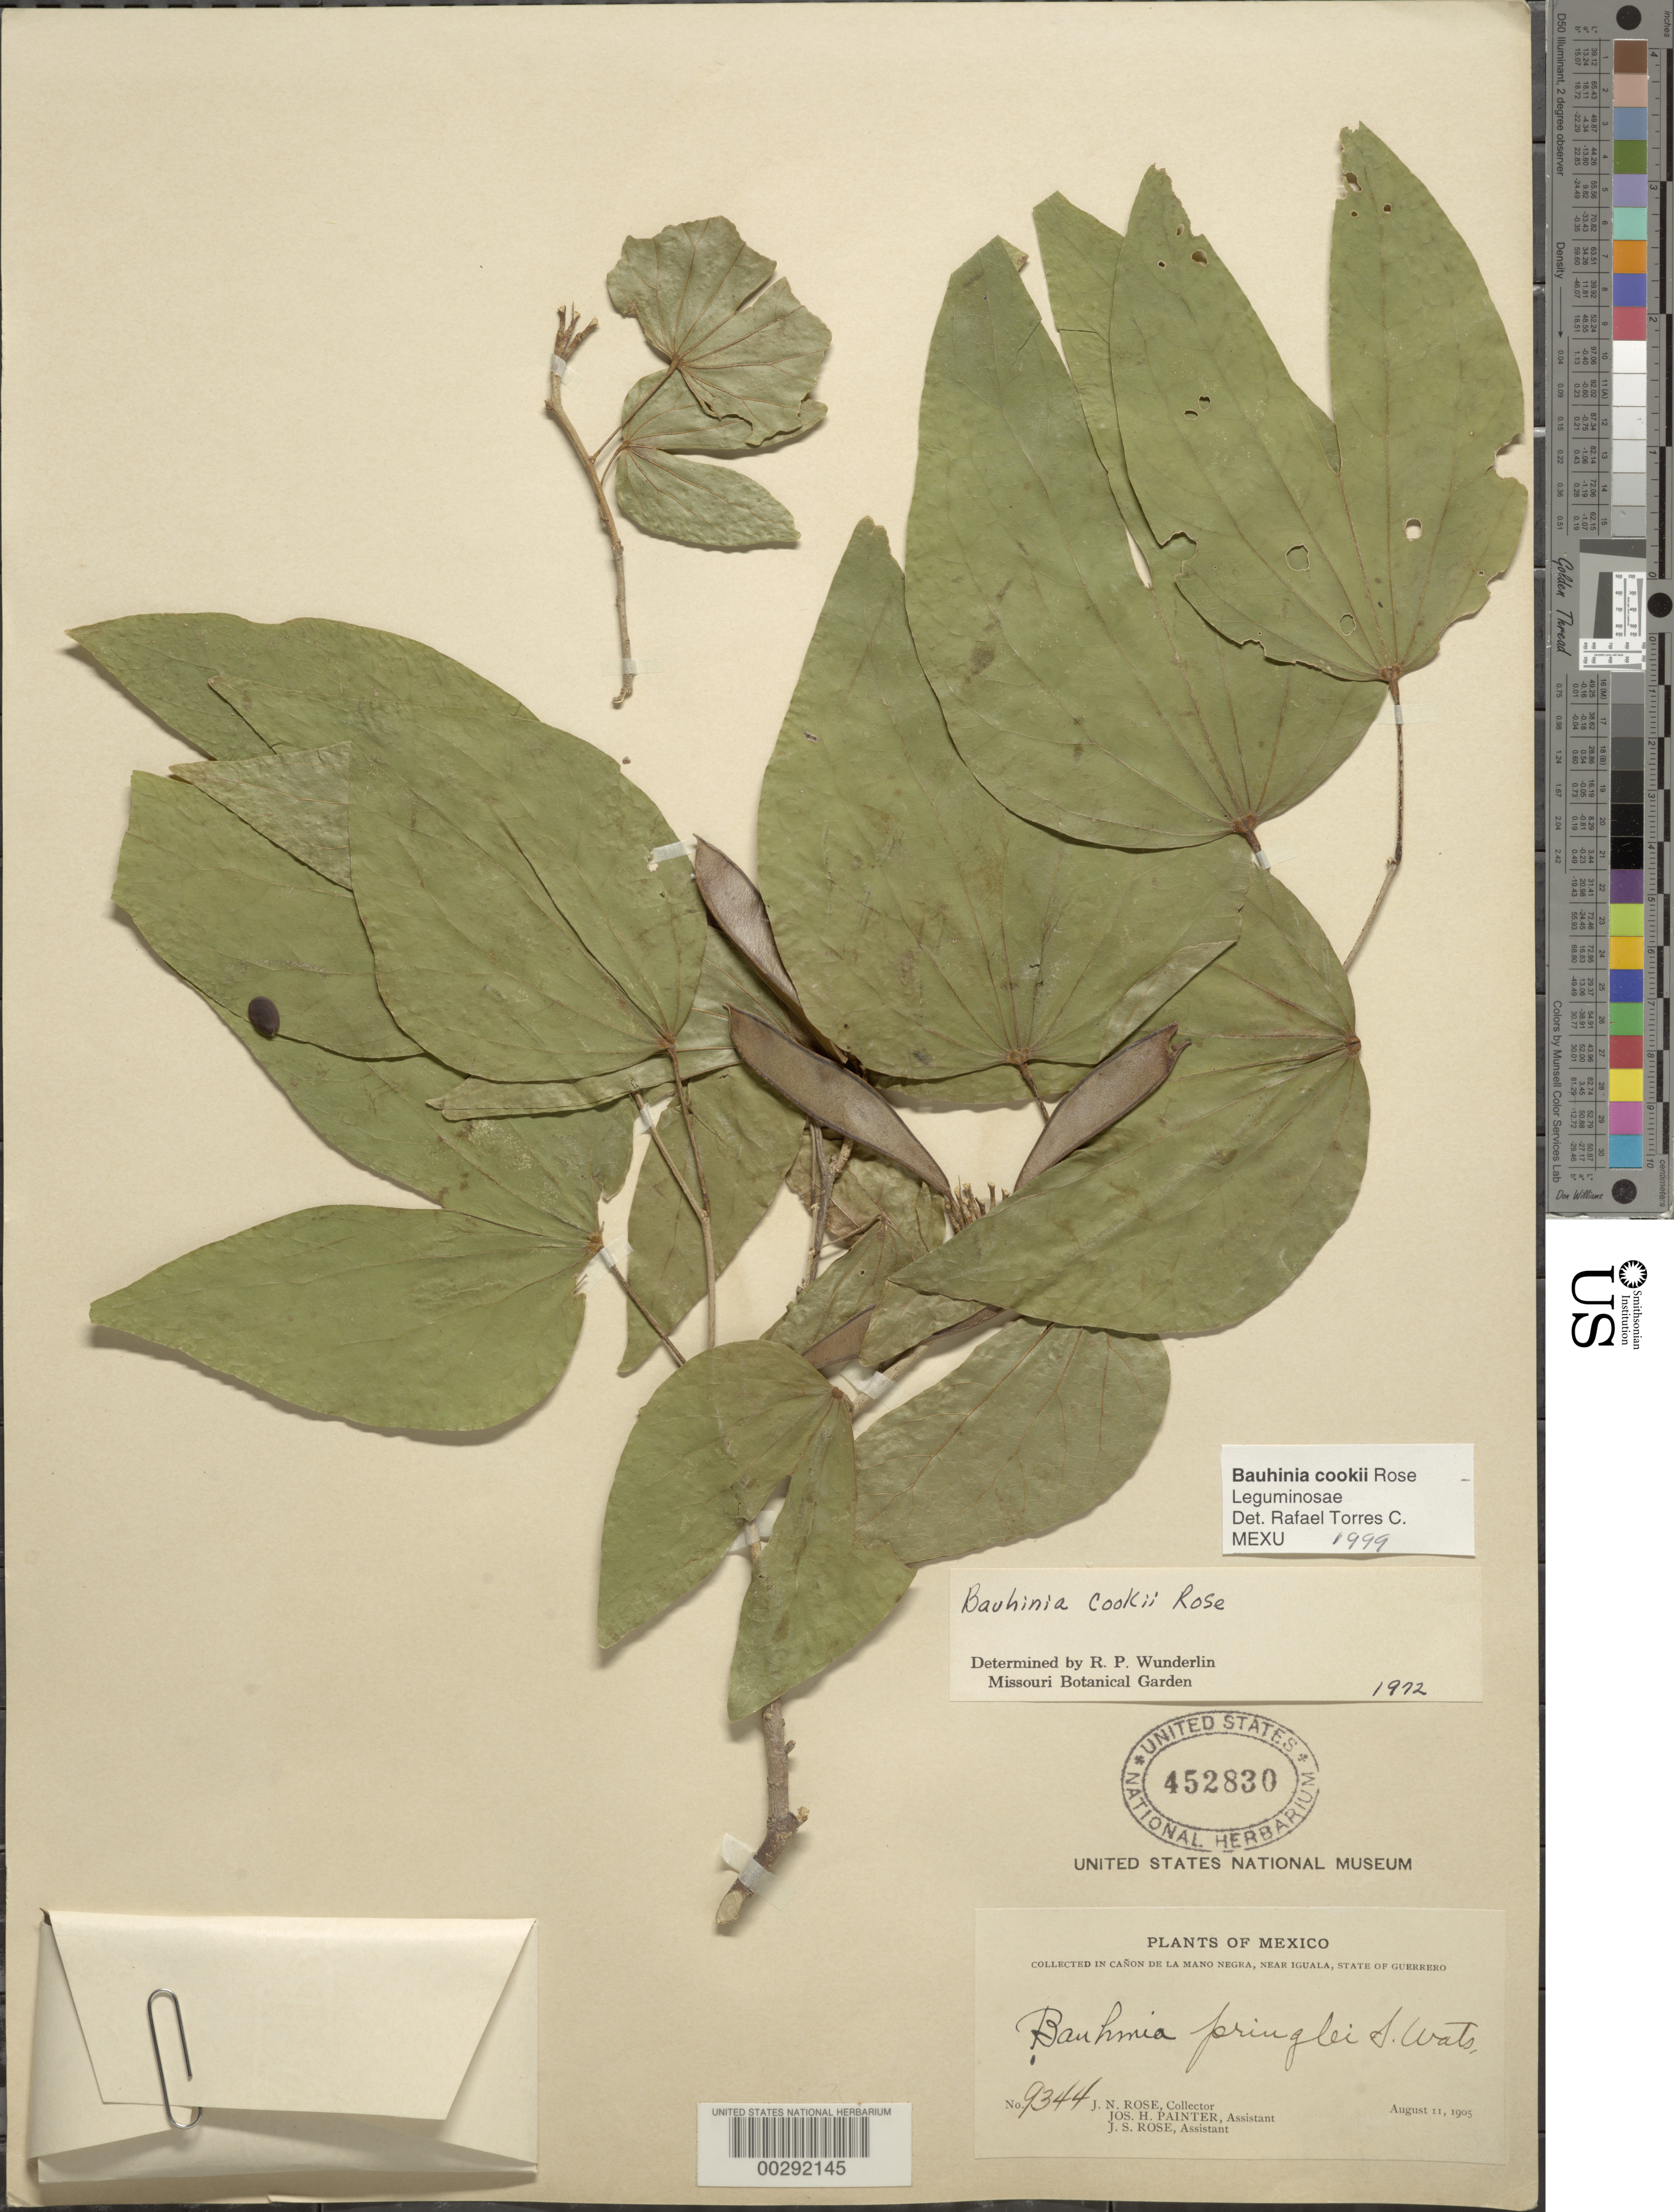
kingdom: Plantae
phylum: Tracheophyta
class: Magnoliopsida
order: Fabales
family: Fabaceae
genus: Bauhinia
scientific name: Bauhinia cookii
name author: Rose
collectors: J. N. Rose, J. H. Painter & J. S. Rose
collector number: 9344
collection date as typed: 11 Aug 1905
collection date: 1905-08-11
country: Mexico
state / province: Guerrero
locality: Canon de La Mano Negra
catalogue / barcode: US 452830